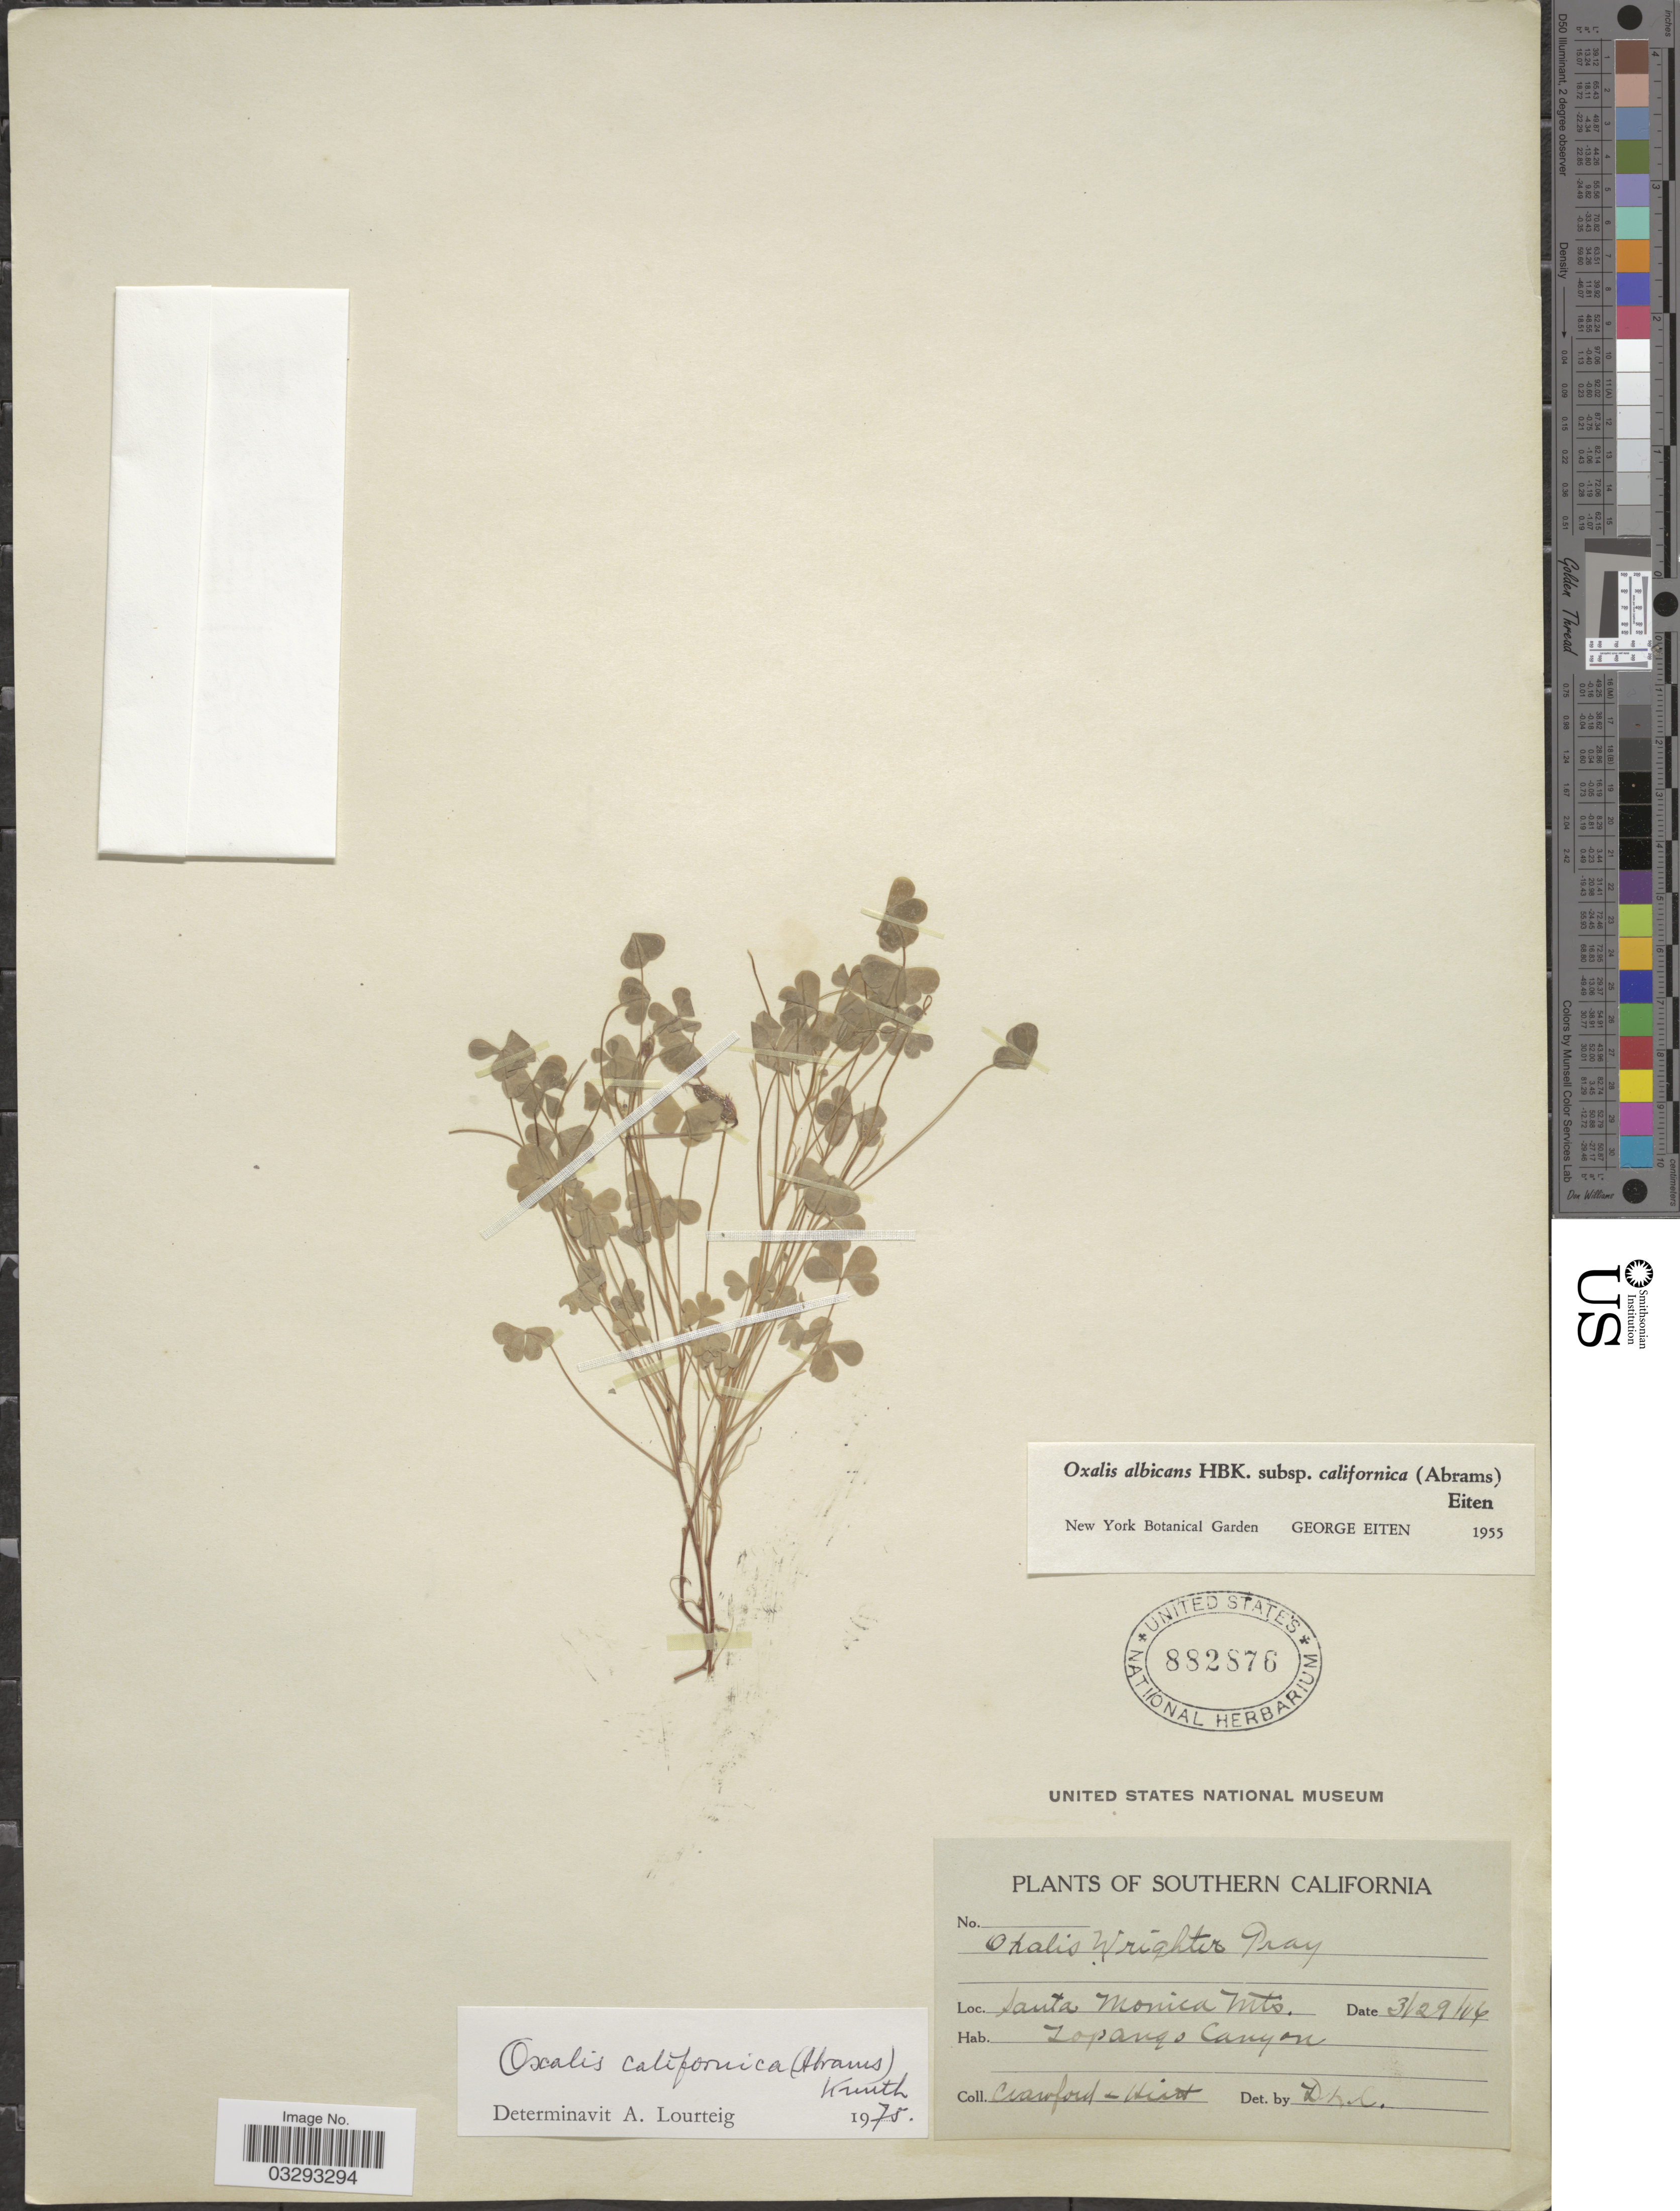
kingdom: Plantae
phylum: Tracheophyta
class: Magnoliopsida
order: Oxalidales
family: Oxalidaceae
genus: Oxalis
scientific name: Oxalis californica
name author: (Abrams) R. Knuth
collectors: Crawford & Hint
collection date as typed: Transcribed d/m/y: 29/3/6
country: United States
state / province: California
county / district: Los Angeles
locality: Southern California. Santa Monica Mts. Topanga Canyon.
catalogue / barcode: US 882876